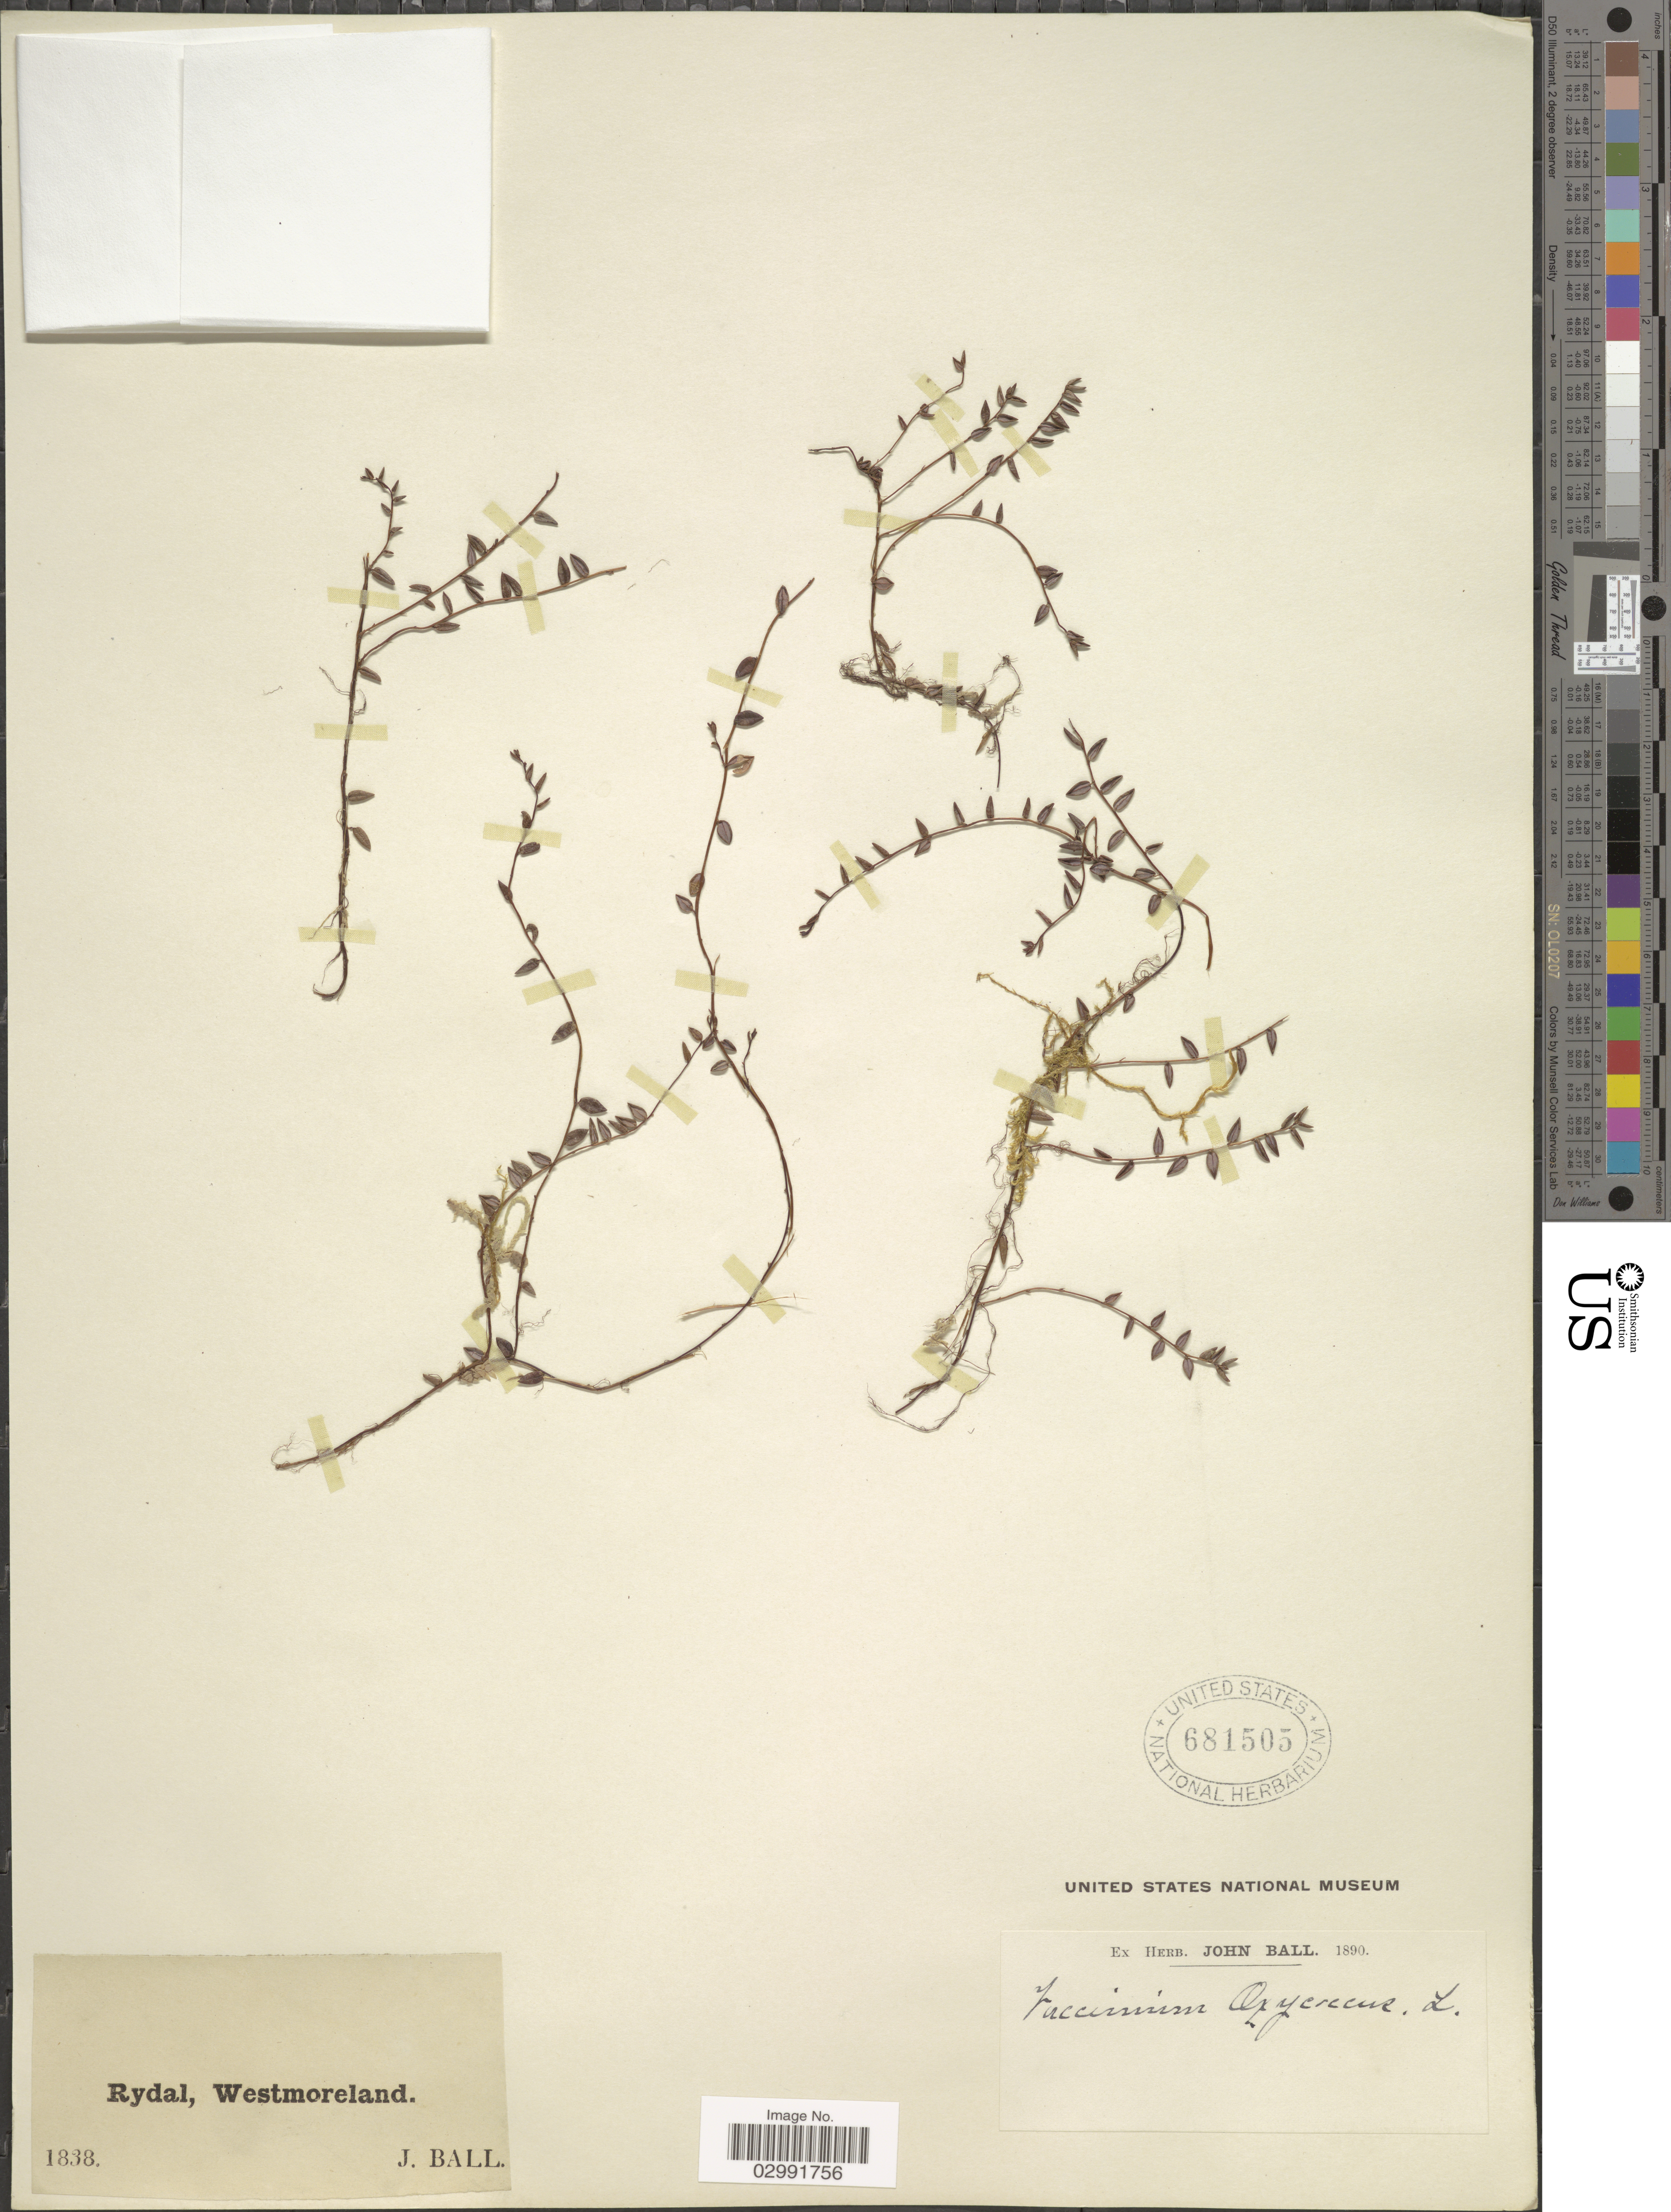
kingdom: Plantae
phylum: Tracheophyta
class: Magnoliopsida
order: Ericales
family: Ericaceae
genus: Vaccinium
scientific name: Vaccinium oxycoccos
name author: L.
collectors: J. Ball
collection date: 1838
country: Jamaica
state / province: Westmoreland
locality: Rydal.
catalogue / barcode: US 681505